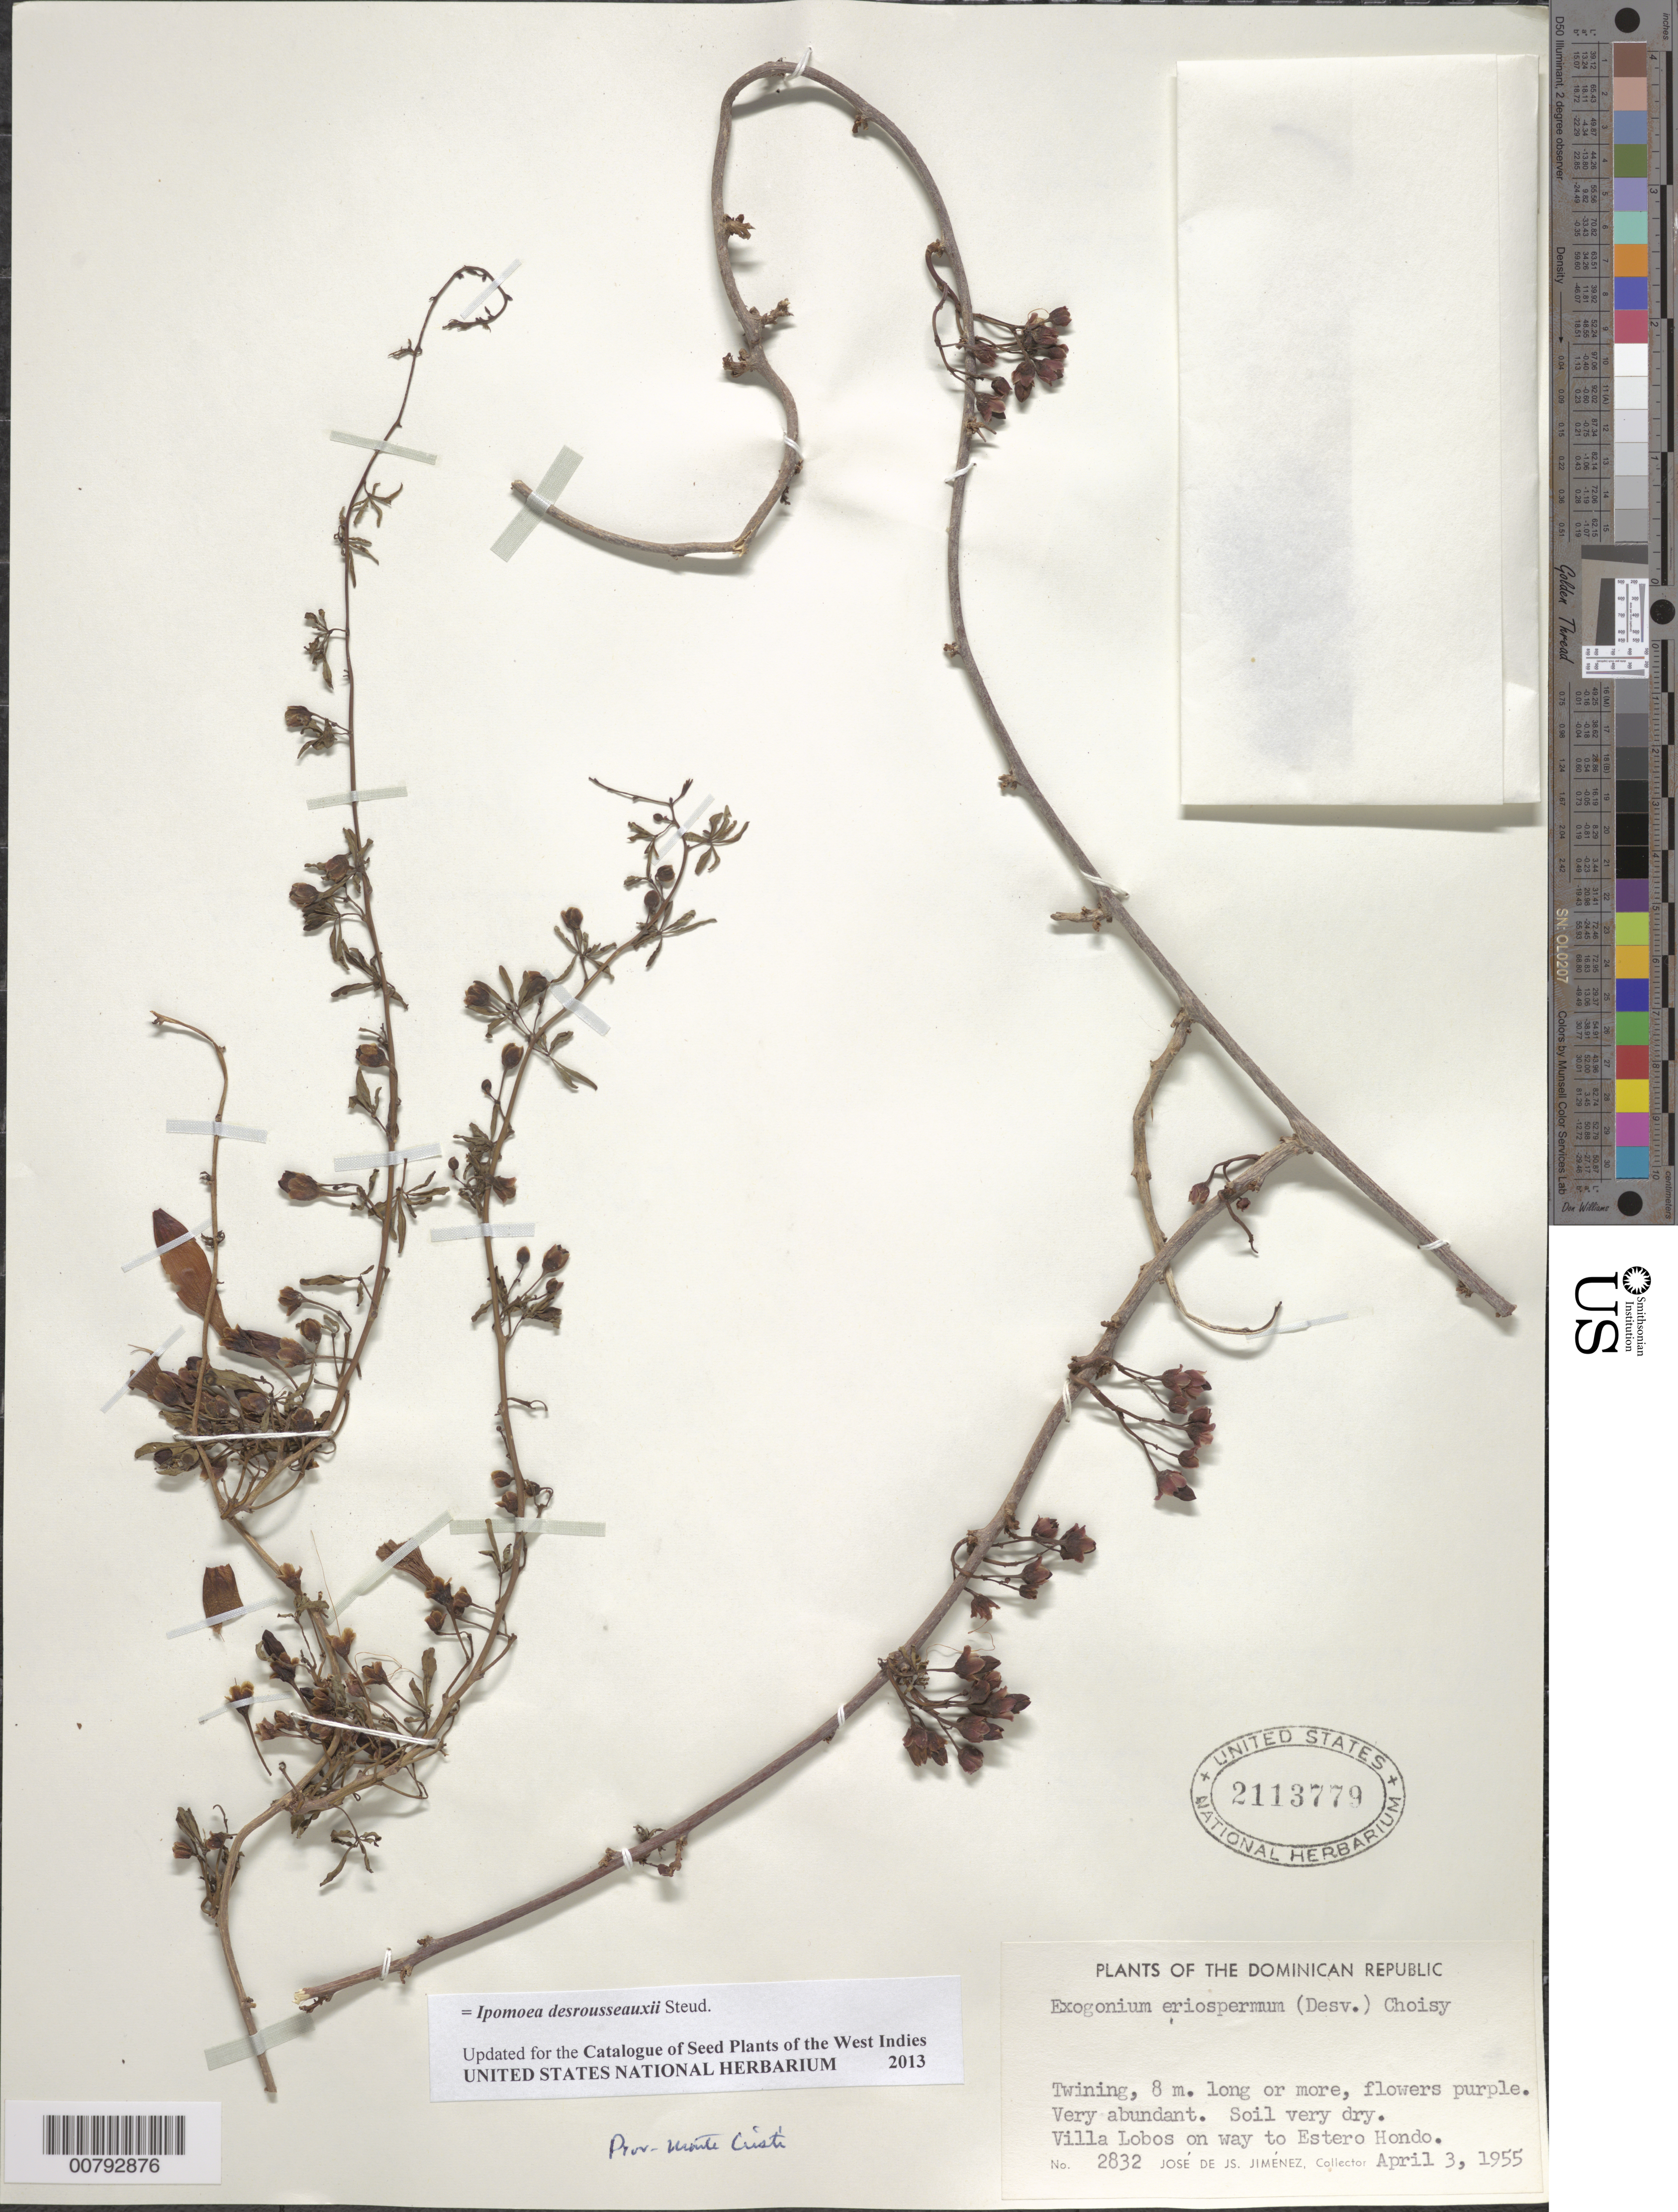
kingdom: Plantae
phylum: Tracheophyta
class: Magnoliopsida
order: Solanales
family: Convolvulaceae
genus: Ipomoea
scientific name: Ipomoea desrousseauxii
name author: Steud.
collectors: J. J. Jiménez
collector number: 2832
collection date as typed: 03 Apr 1955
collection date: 1955-04-03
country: Dominican Republic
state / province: Monte Cristi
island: Hispaniola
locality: Villa Lobos on way to Estero Hondo.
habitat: Soil very dry.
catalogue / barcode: US 2113779